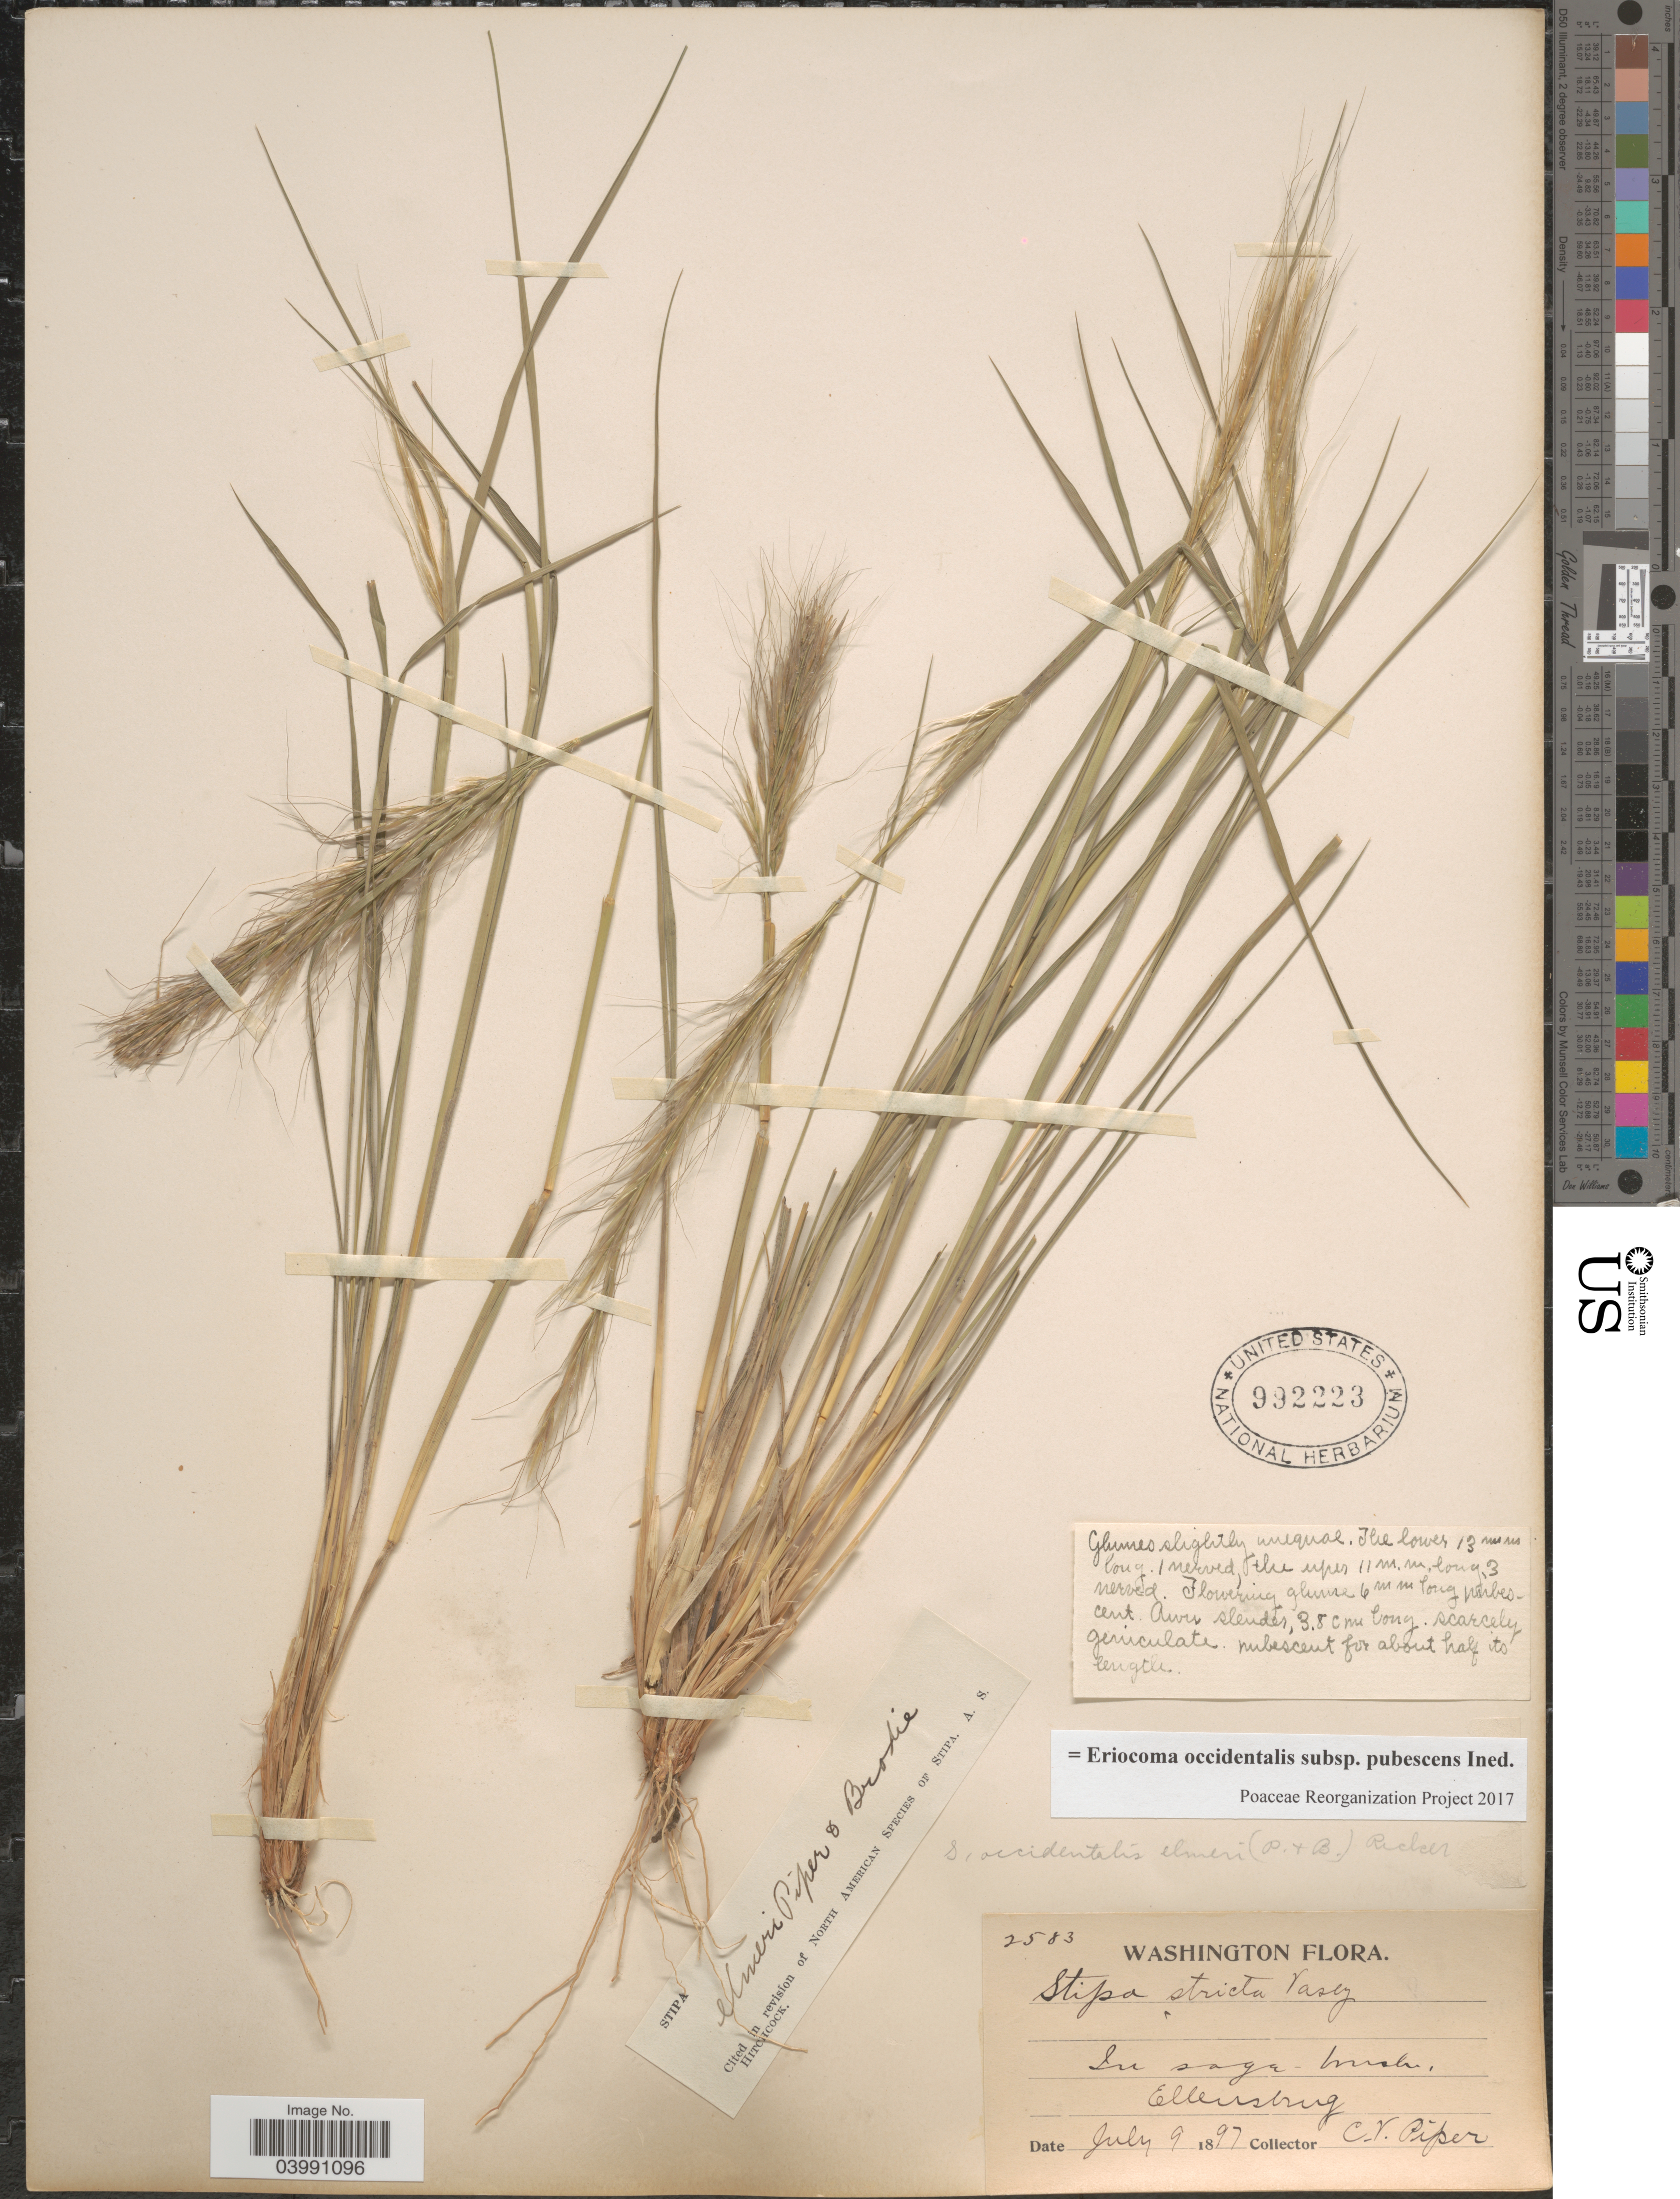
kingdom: Plantae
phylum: Tracheophyta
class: Liliopsida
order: Poales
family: Poaceae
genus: Eriocoma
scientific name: Eriocoma occidentalis subsp. pubescens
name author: (Vasey) Romasch.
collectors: C. V. Piper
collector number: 2583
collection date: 1897-07-09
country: United States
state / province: Washington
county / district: Kittitas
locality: Ellensburg.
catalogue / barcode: US 992223